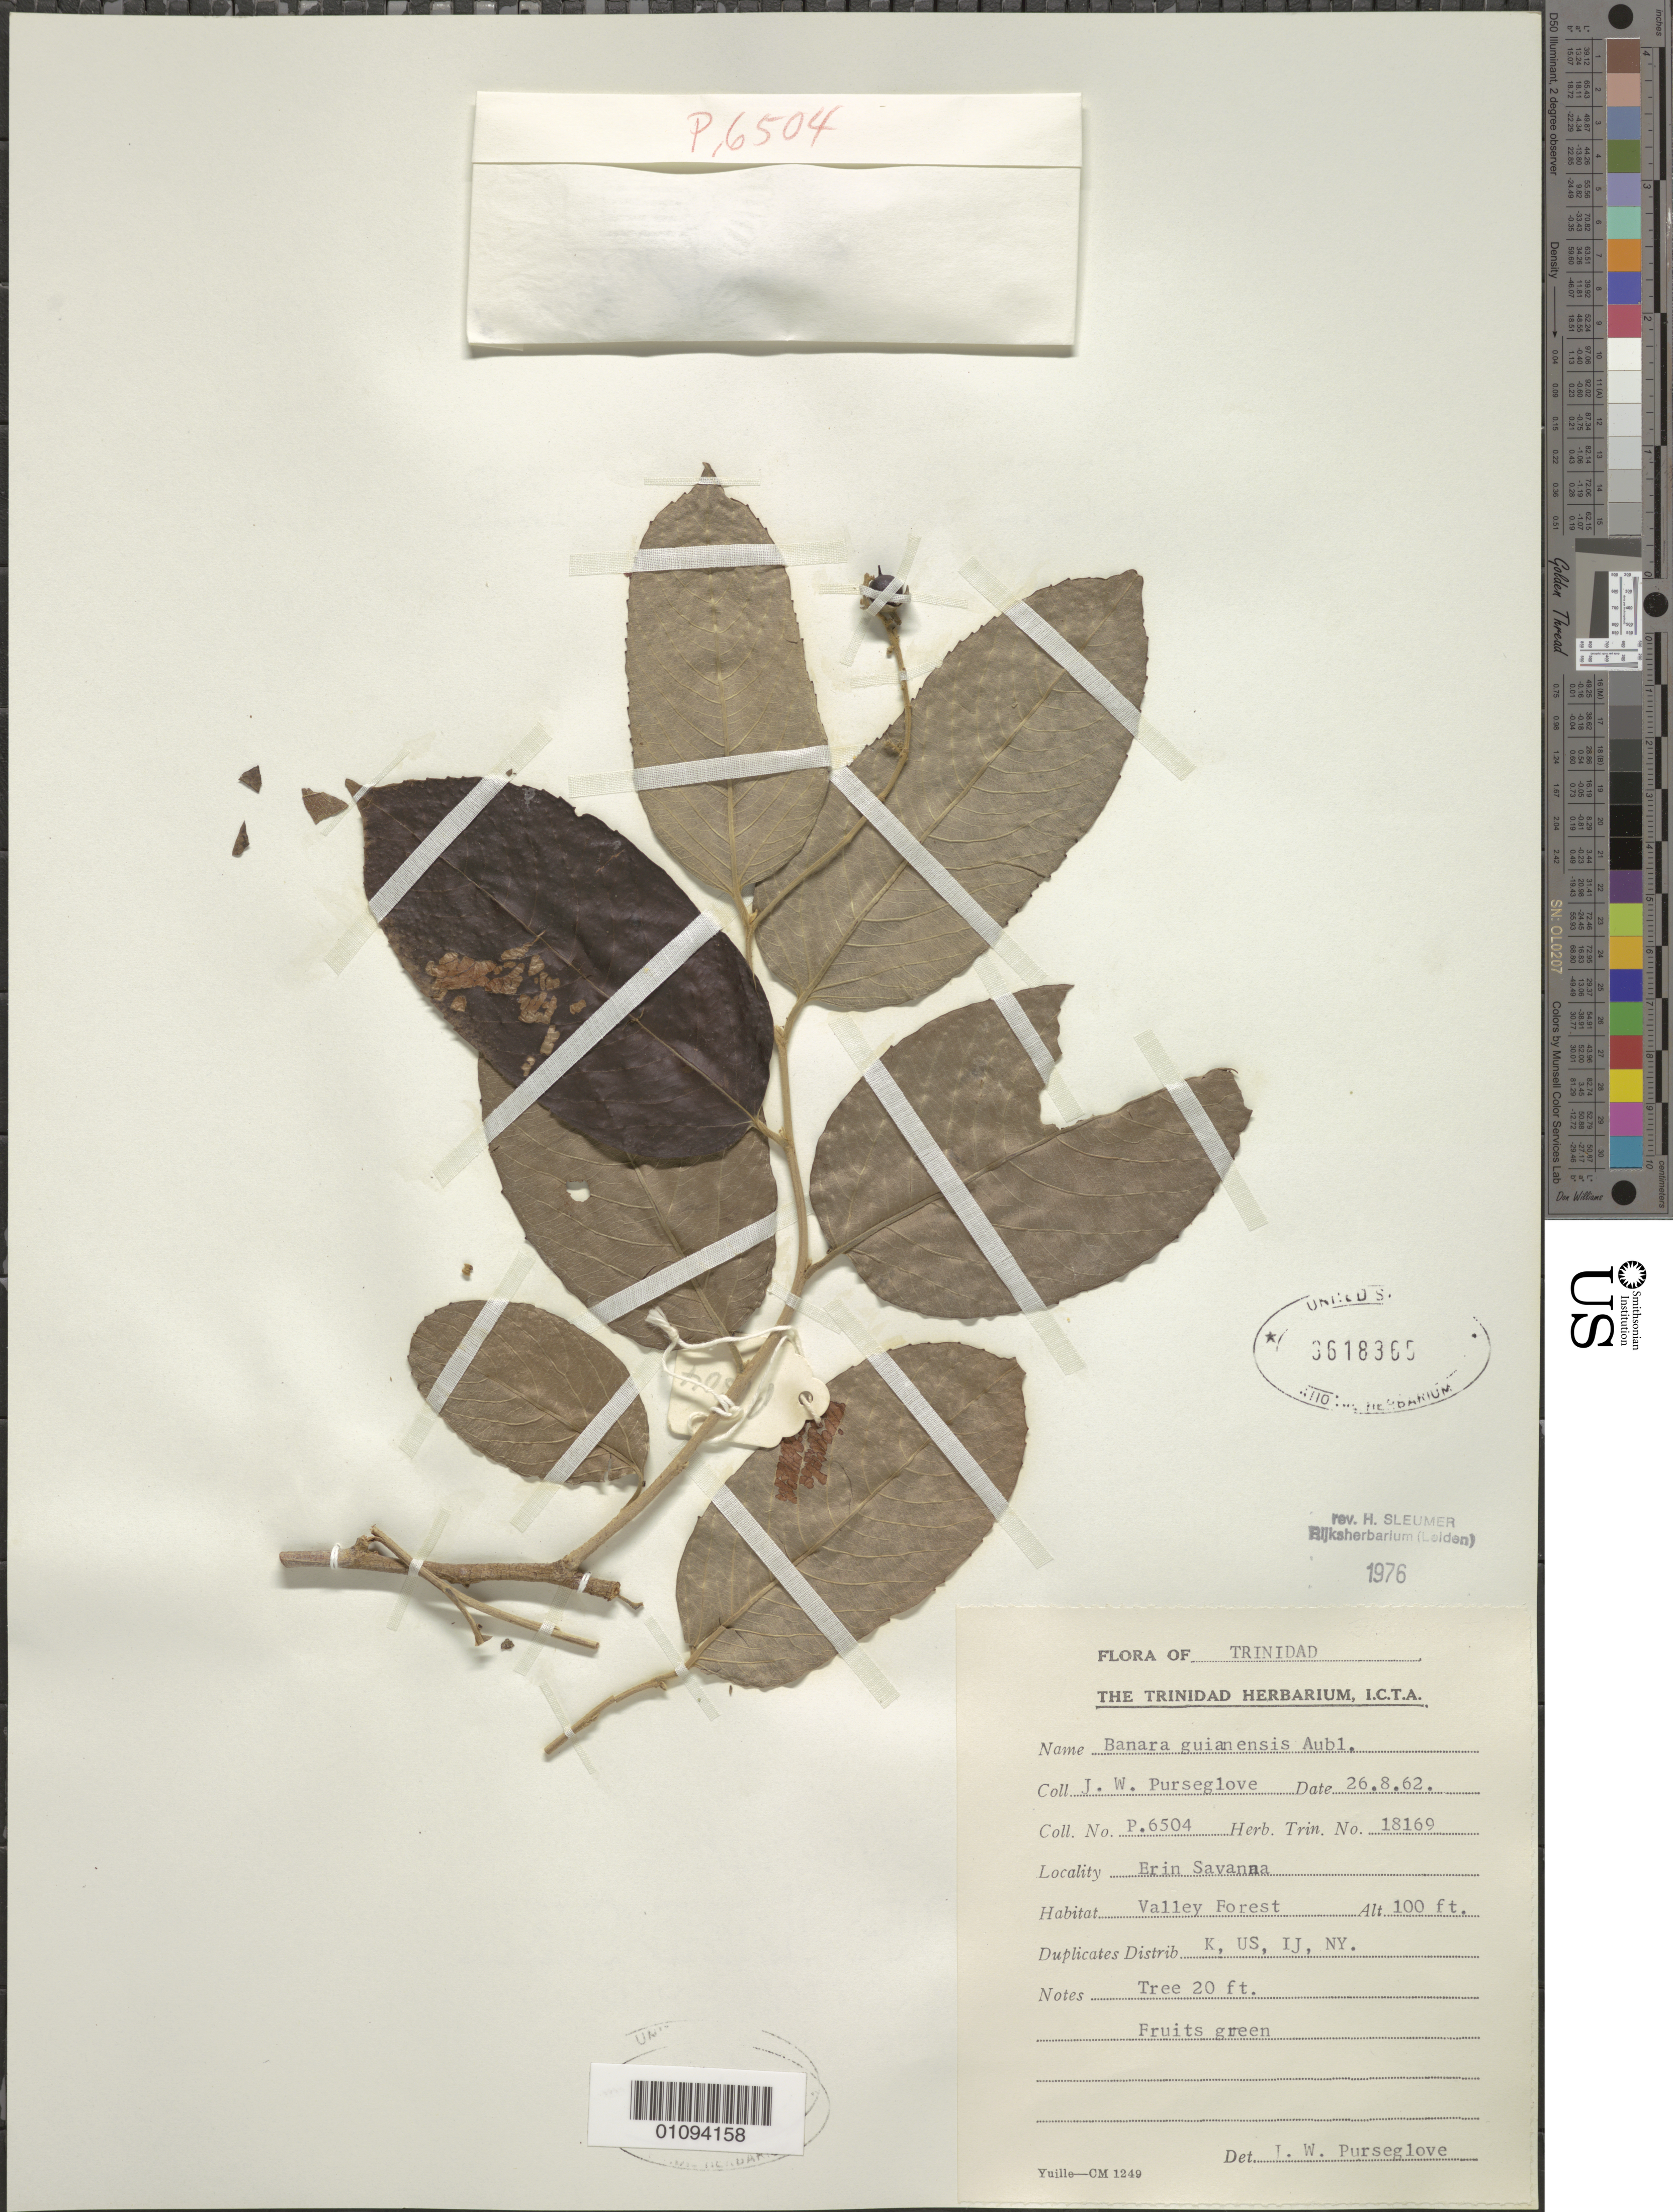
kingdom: Plantae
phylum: Tracheophyta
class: Magnoliopsida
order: Malpighiales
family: Salicaceae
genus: Banara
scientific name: Banara guianensis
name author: Aubl.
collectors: J. Purseglove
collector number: P.6504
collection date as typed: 26 Aug 1962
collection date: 1962-08-26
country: Trinidad and Tobago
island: Trinidad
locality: Erin Savanna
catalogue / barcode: US 3618365